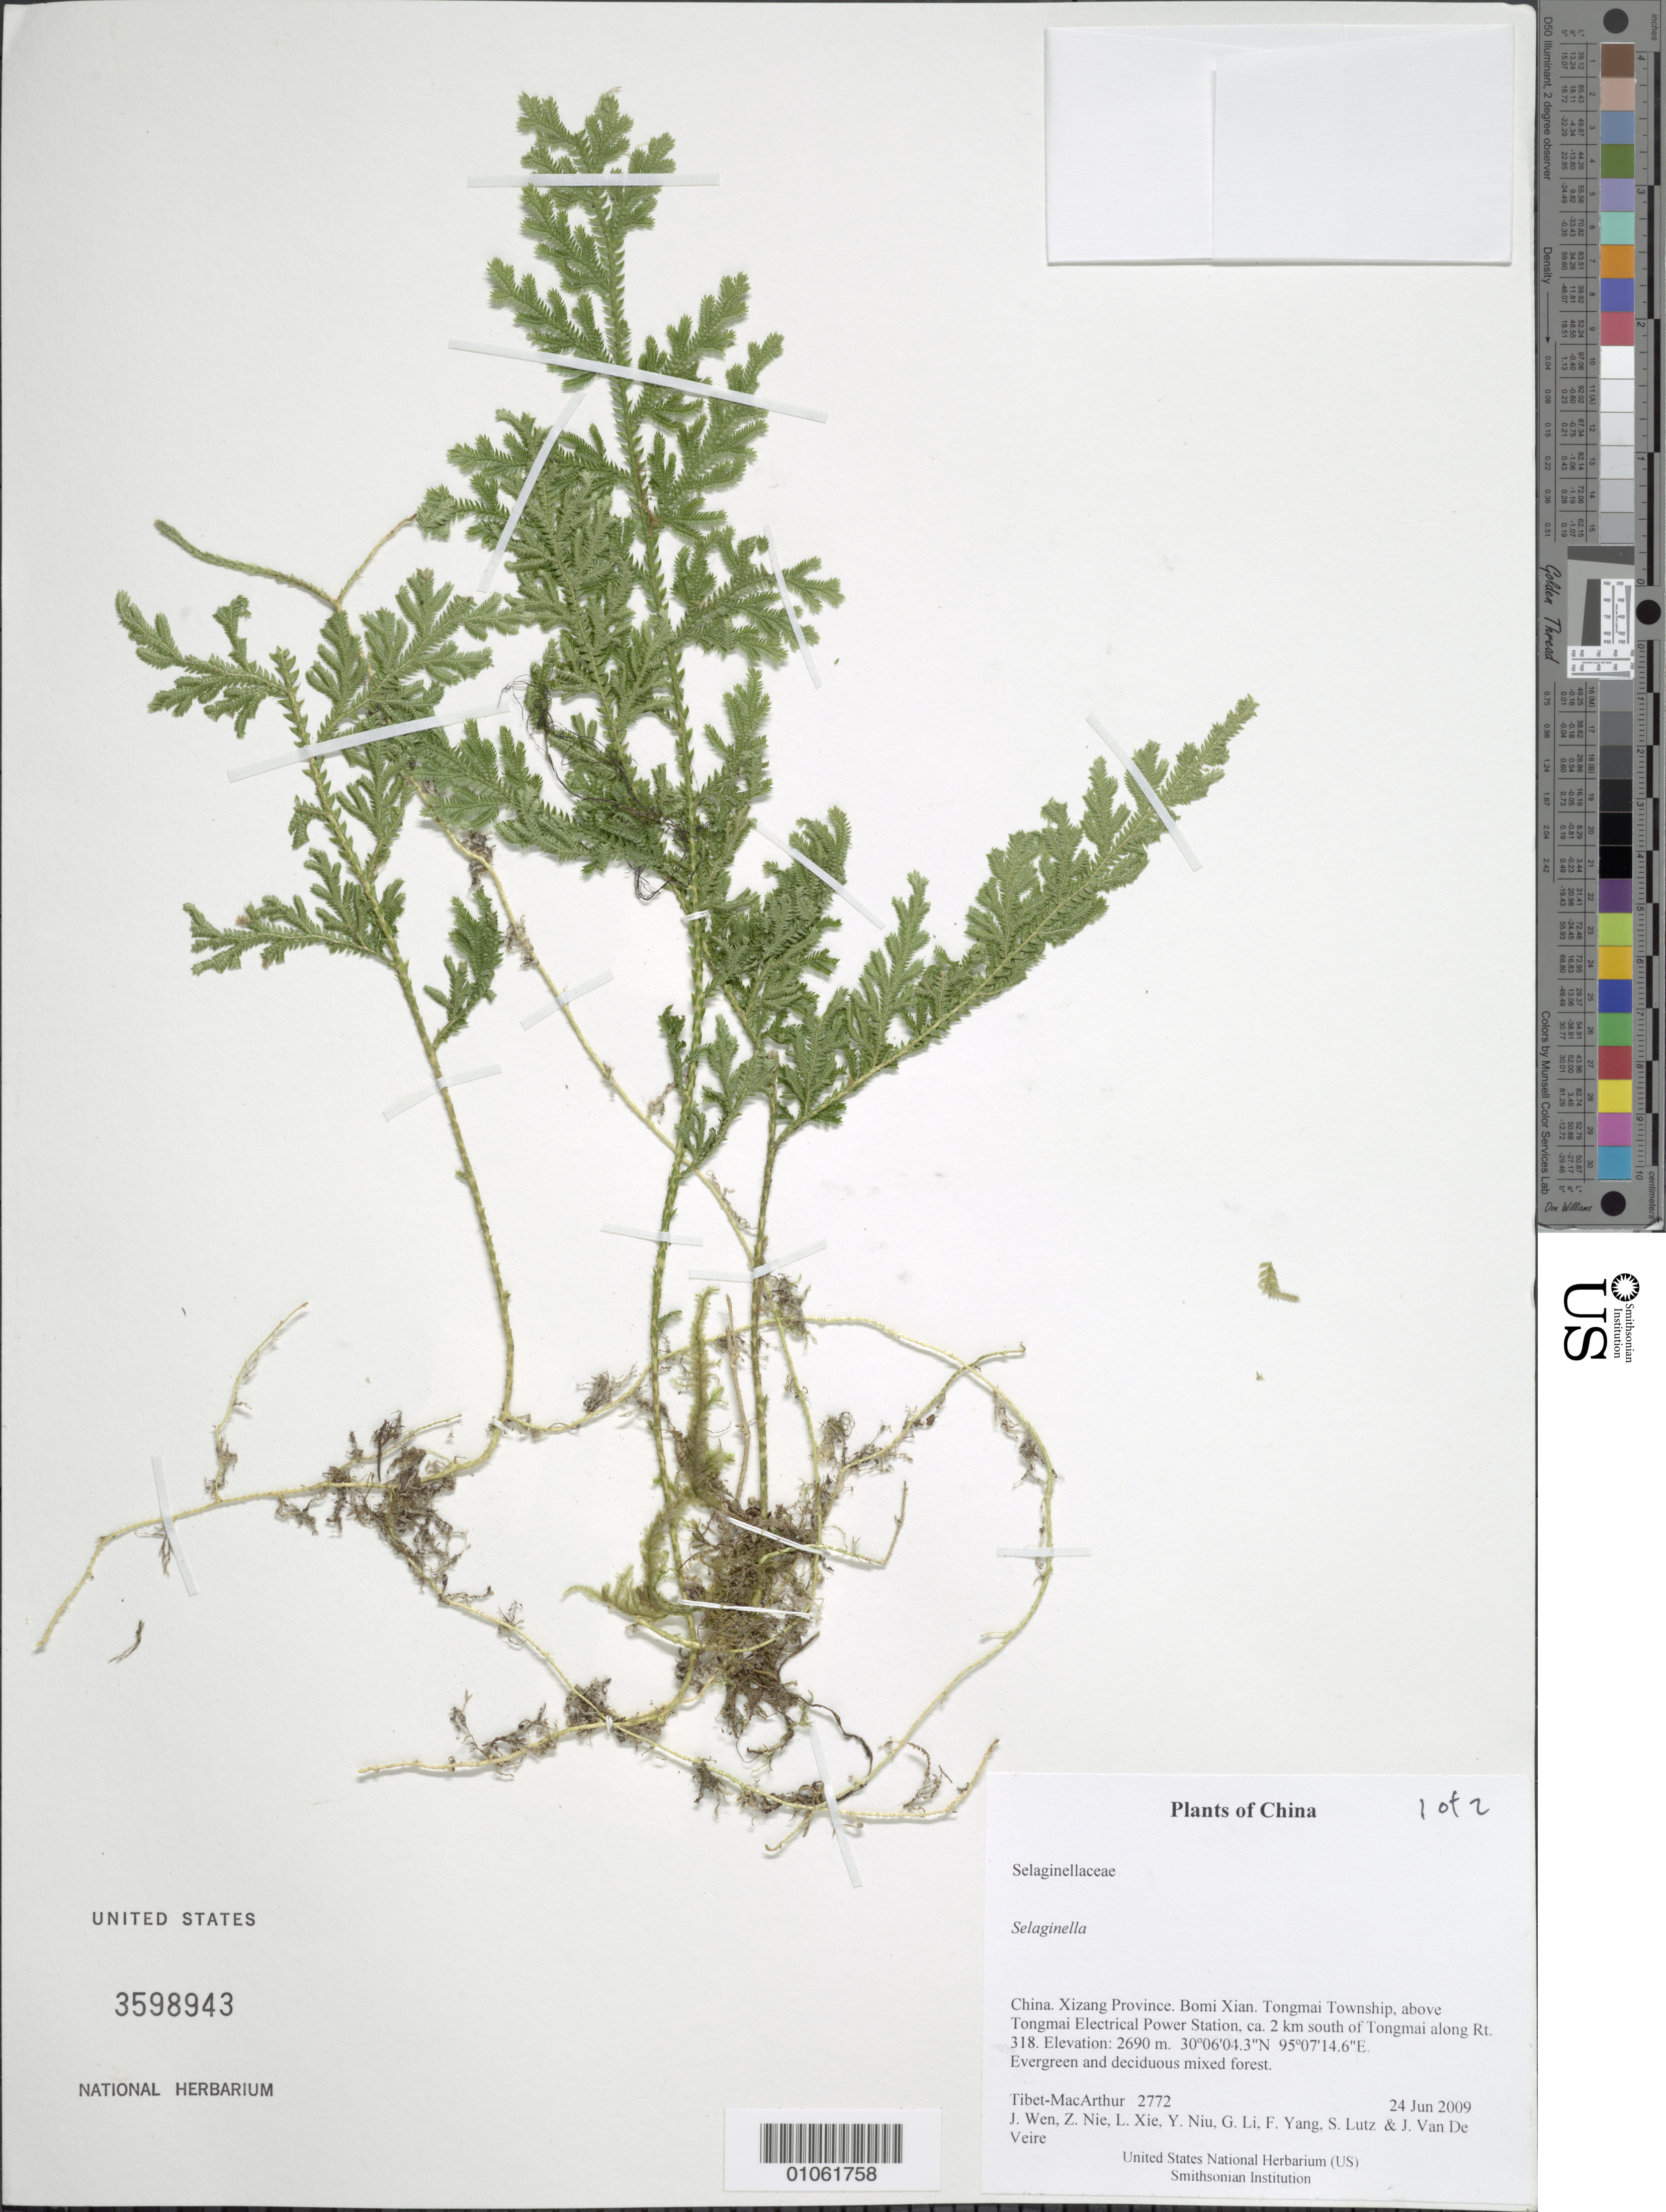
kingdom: Plantae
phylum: Tracheophyta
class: Lycopodiopsida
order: Selaginellales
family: Selaginellaceae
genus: Selaginella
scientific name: Selaginella sp.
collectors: Tibet-MacArthur, J. Wen, Z. Nie, L. Xie, Y. Niu, G. Li, F. Yang, S. Lutz & J. Van De Veire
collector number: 2772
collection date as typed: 24 Jun 2009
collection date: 2009-06-24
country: China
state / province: Xizang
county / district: Bomi Xian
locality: Tongmai Township, above Tongmai Electrical Power Station, ca. 2 km south of Tongmai along Rt. 318.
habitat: Evergreen and deciduous mixed forest.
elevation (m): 2690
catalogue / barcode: US 3598943